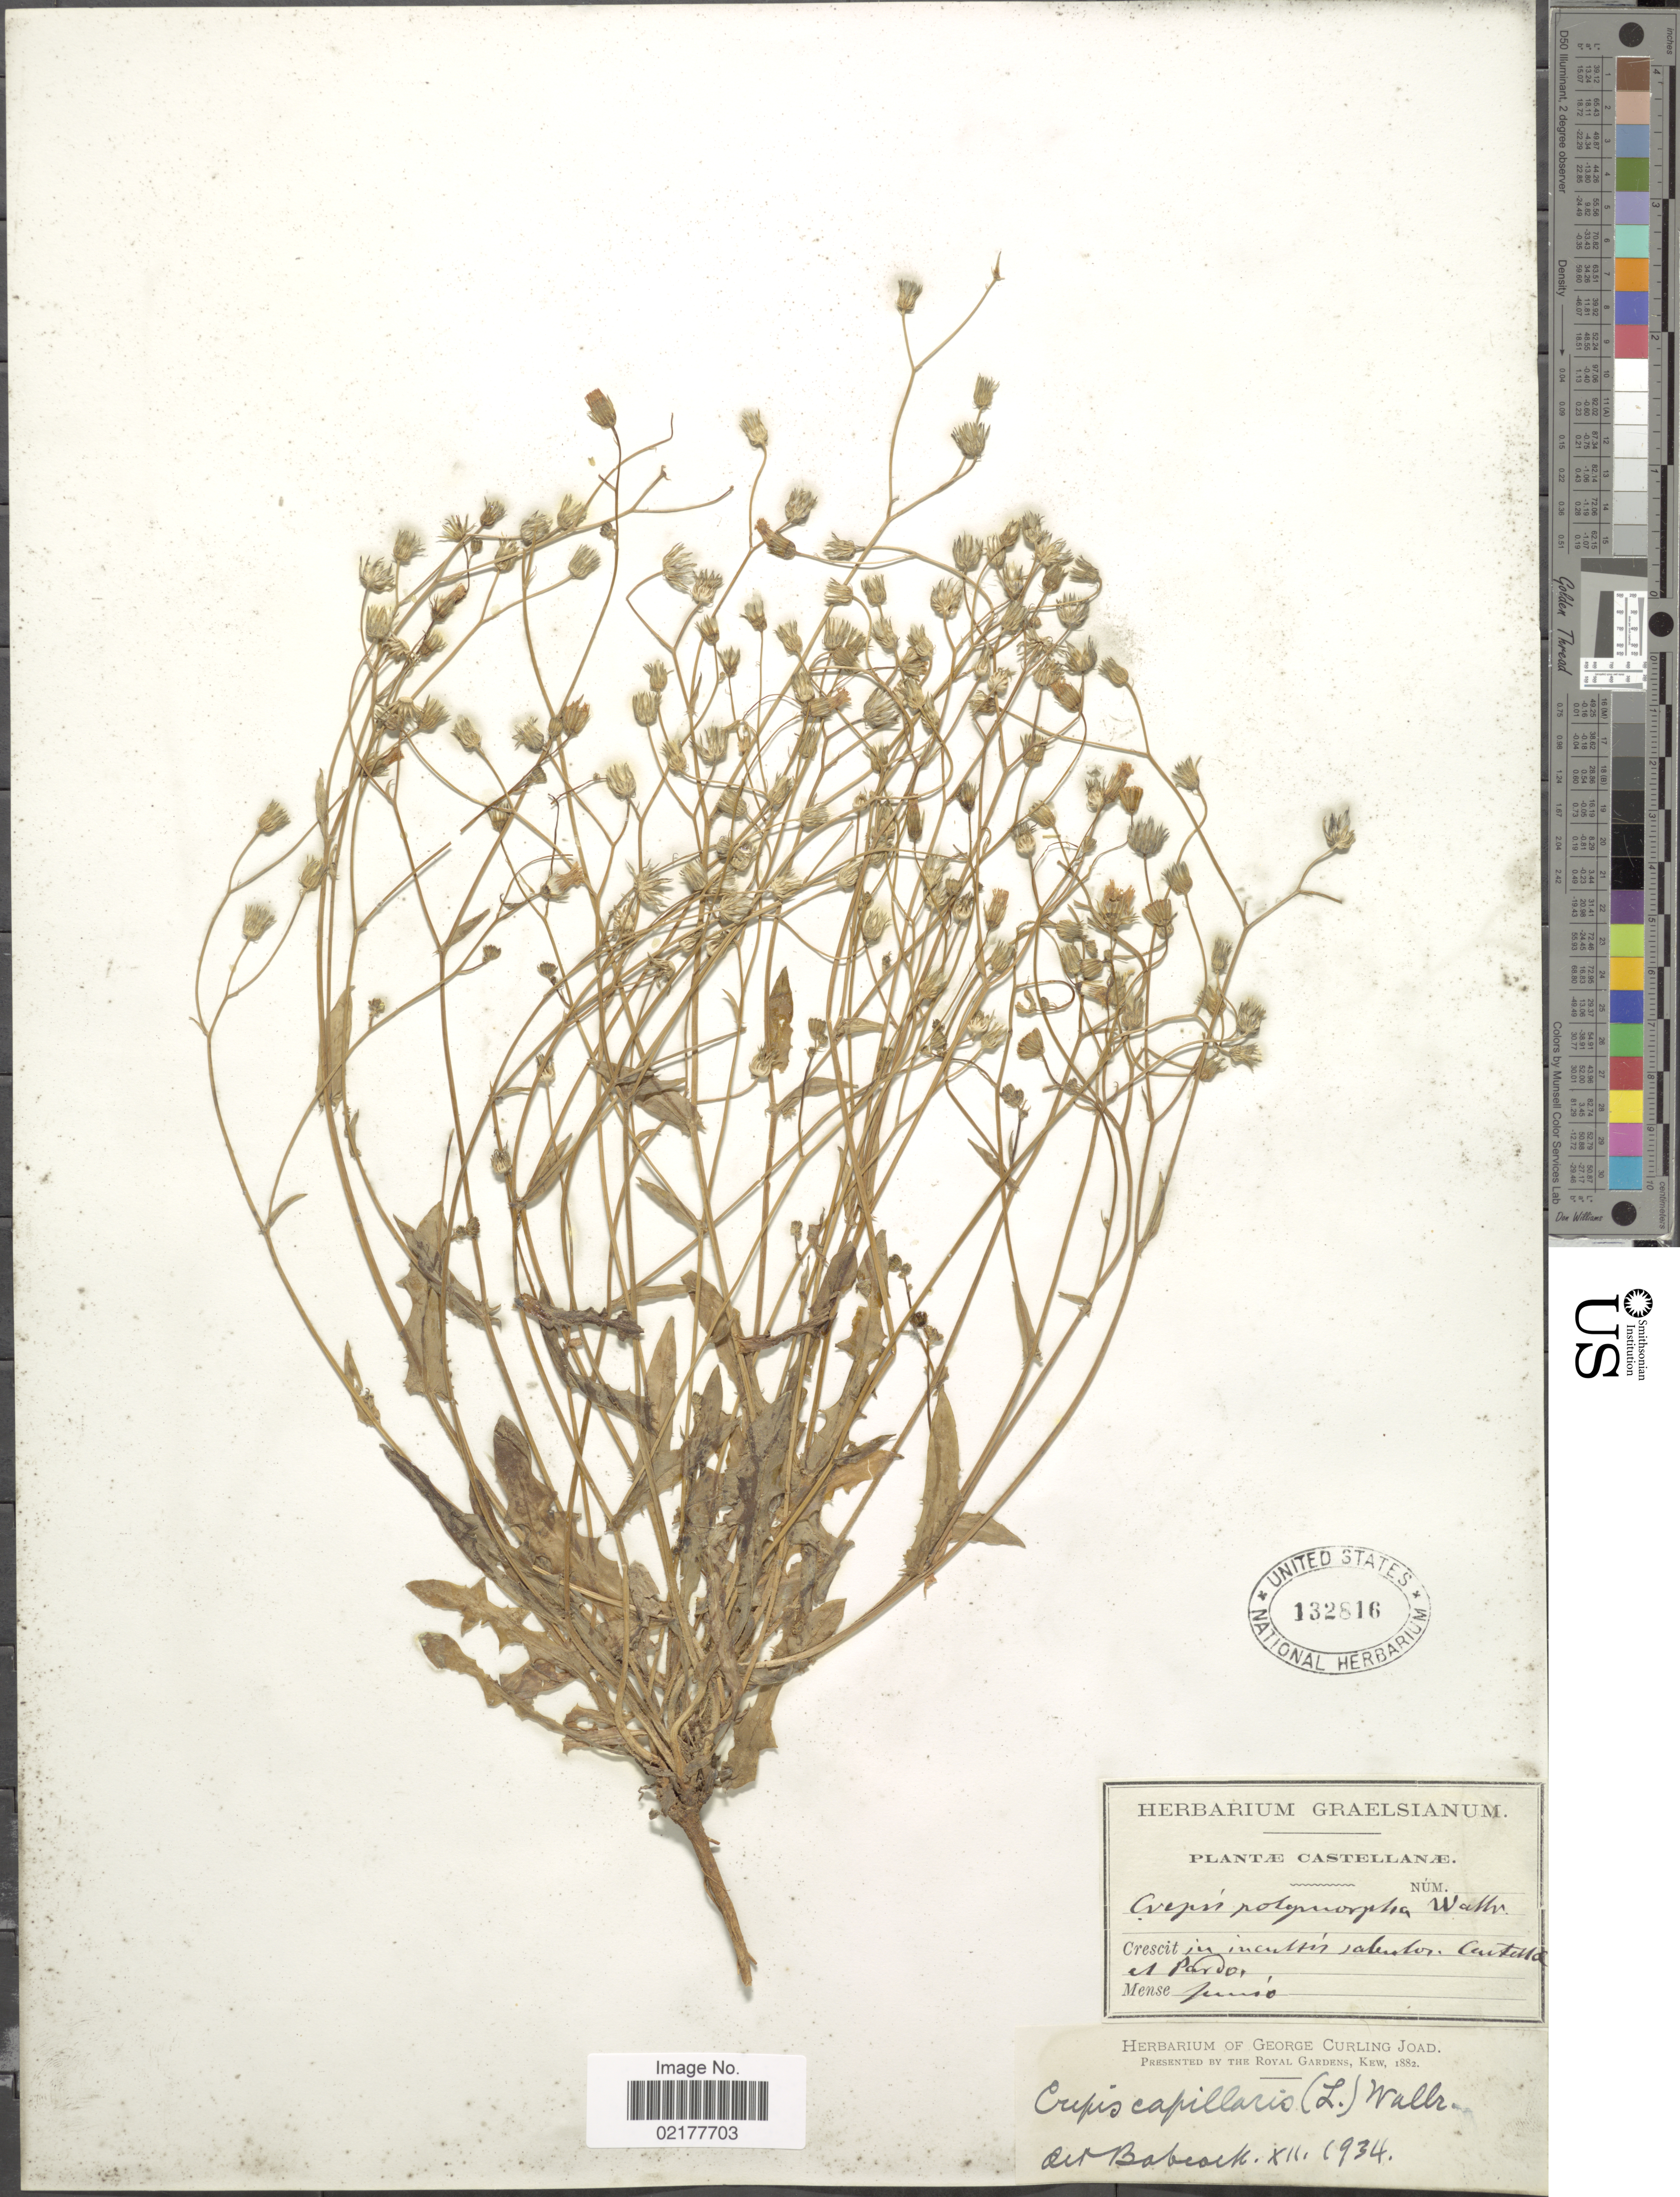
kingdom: Plantae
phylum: Tracheophyta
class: Magnoliopsida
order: Asterales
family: Asteraceae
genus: Crepis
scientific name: Crepis capillaris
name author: (L.) Wallr.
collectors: -. Castella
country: France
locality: Castellane, In incultis sakutor. castella et Pardo [interpreted]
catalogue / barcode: US 132816